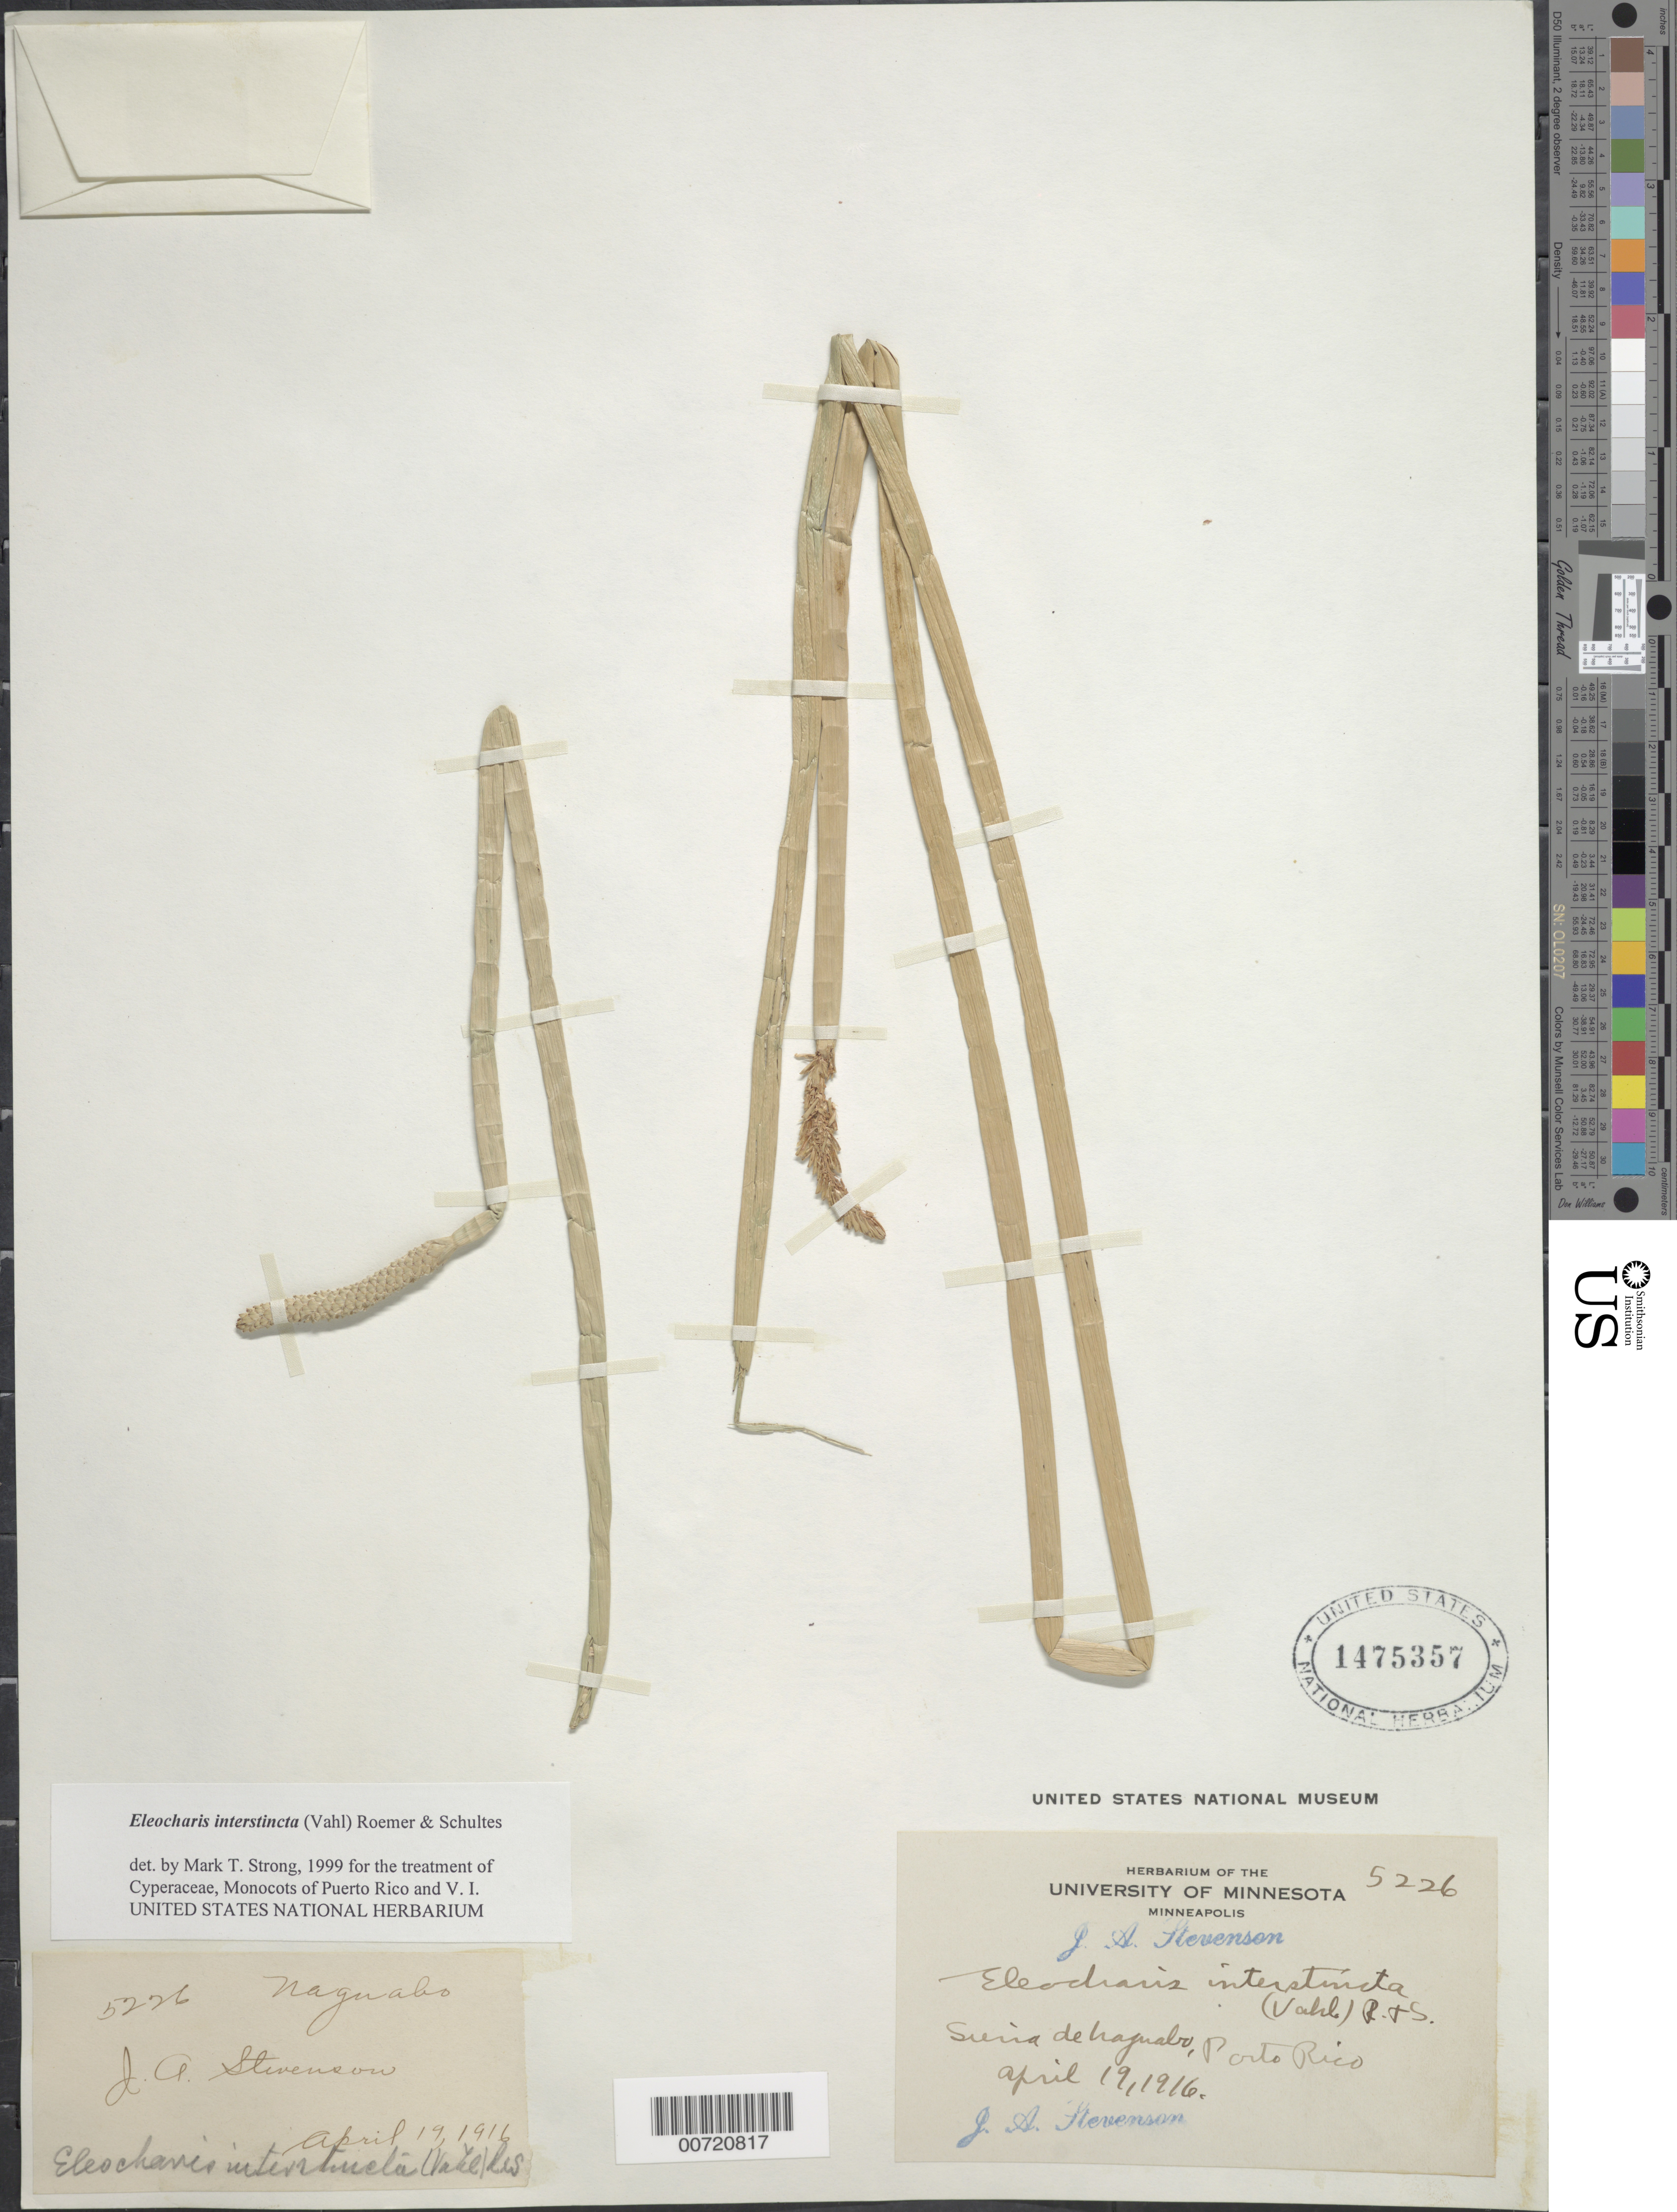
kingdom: Plantae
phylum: Tracheophyta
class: Liliopsida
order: Poales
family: Cyperaceae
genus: Eleocharis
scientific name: Eleocharis interstincta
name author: (Vahl) Roem. & Schult.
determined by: Strong, M. T., (US), Smithsonian Institution - National Museum of Natural History (UNITED STATES)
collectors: J. Stevenson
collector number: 5226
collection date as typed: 19 Apr 1916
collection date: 1916-04-19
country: Puerto Rico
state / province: Naguabo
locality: Sierra de Naguabo.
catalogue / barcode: US 1475357